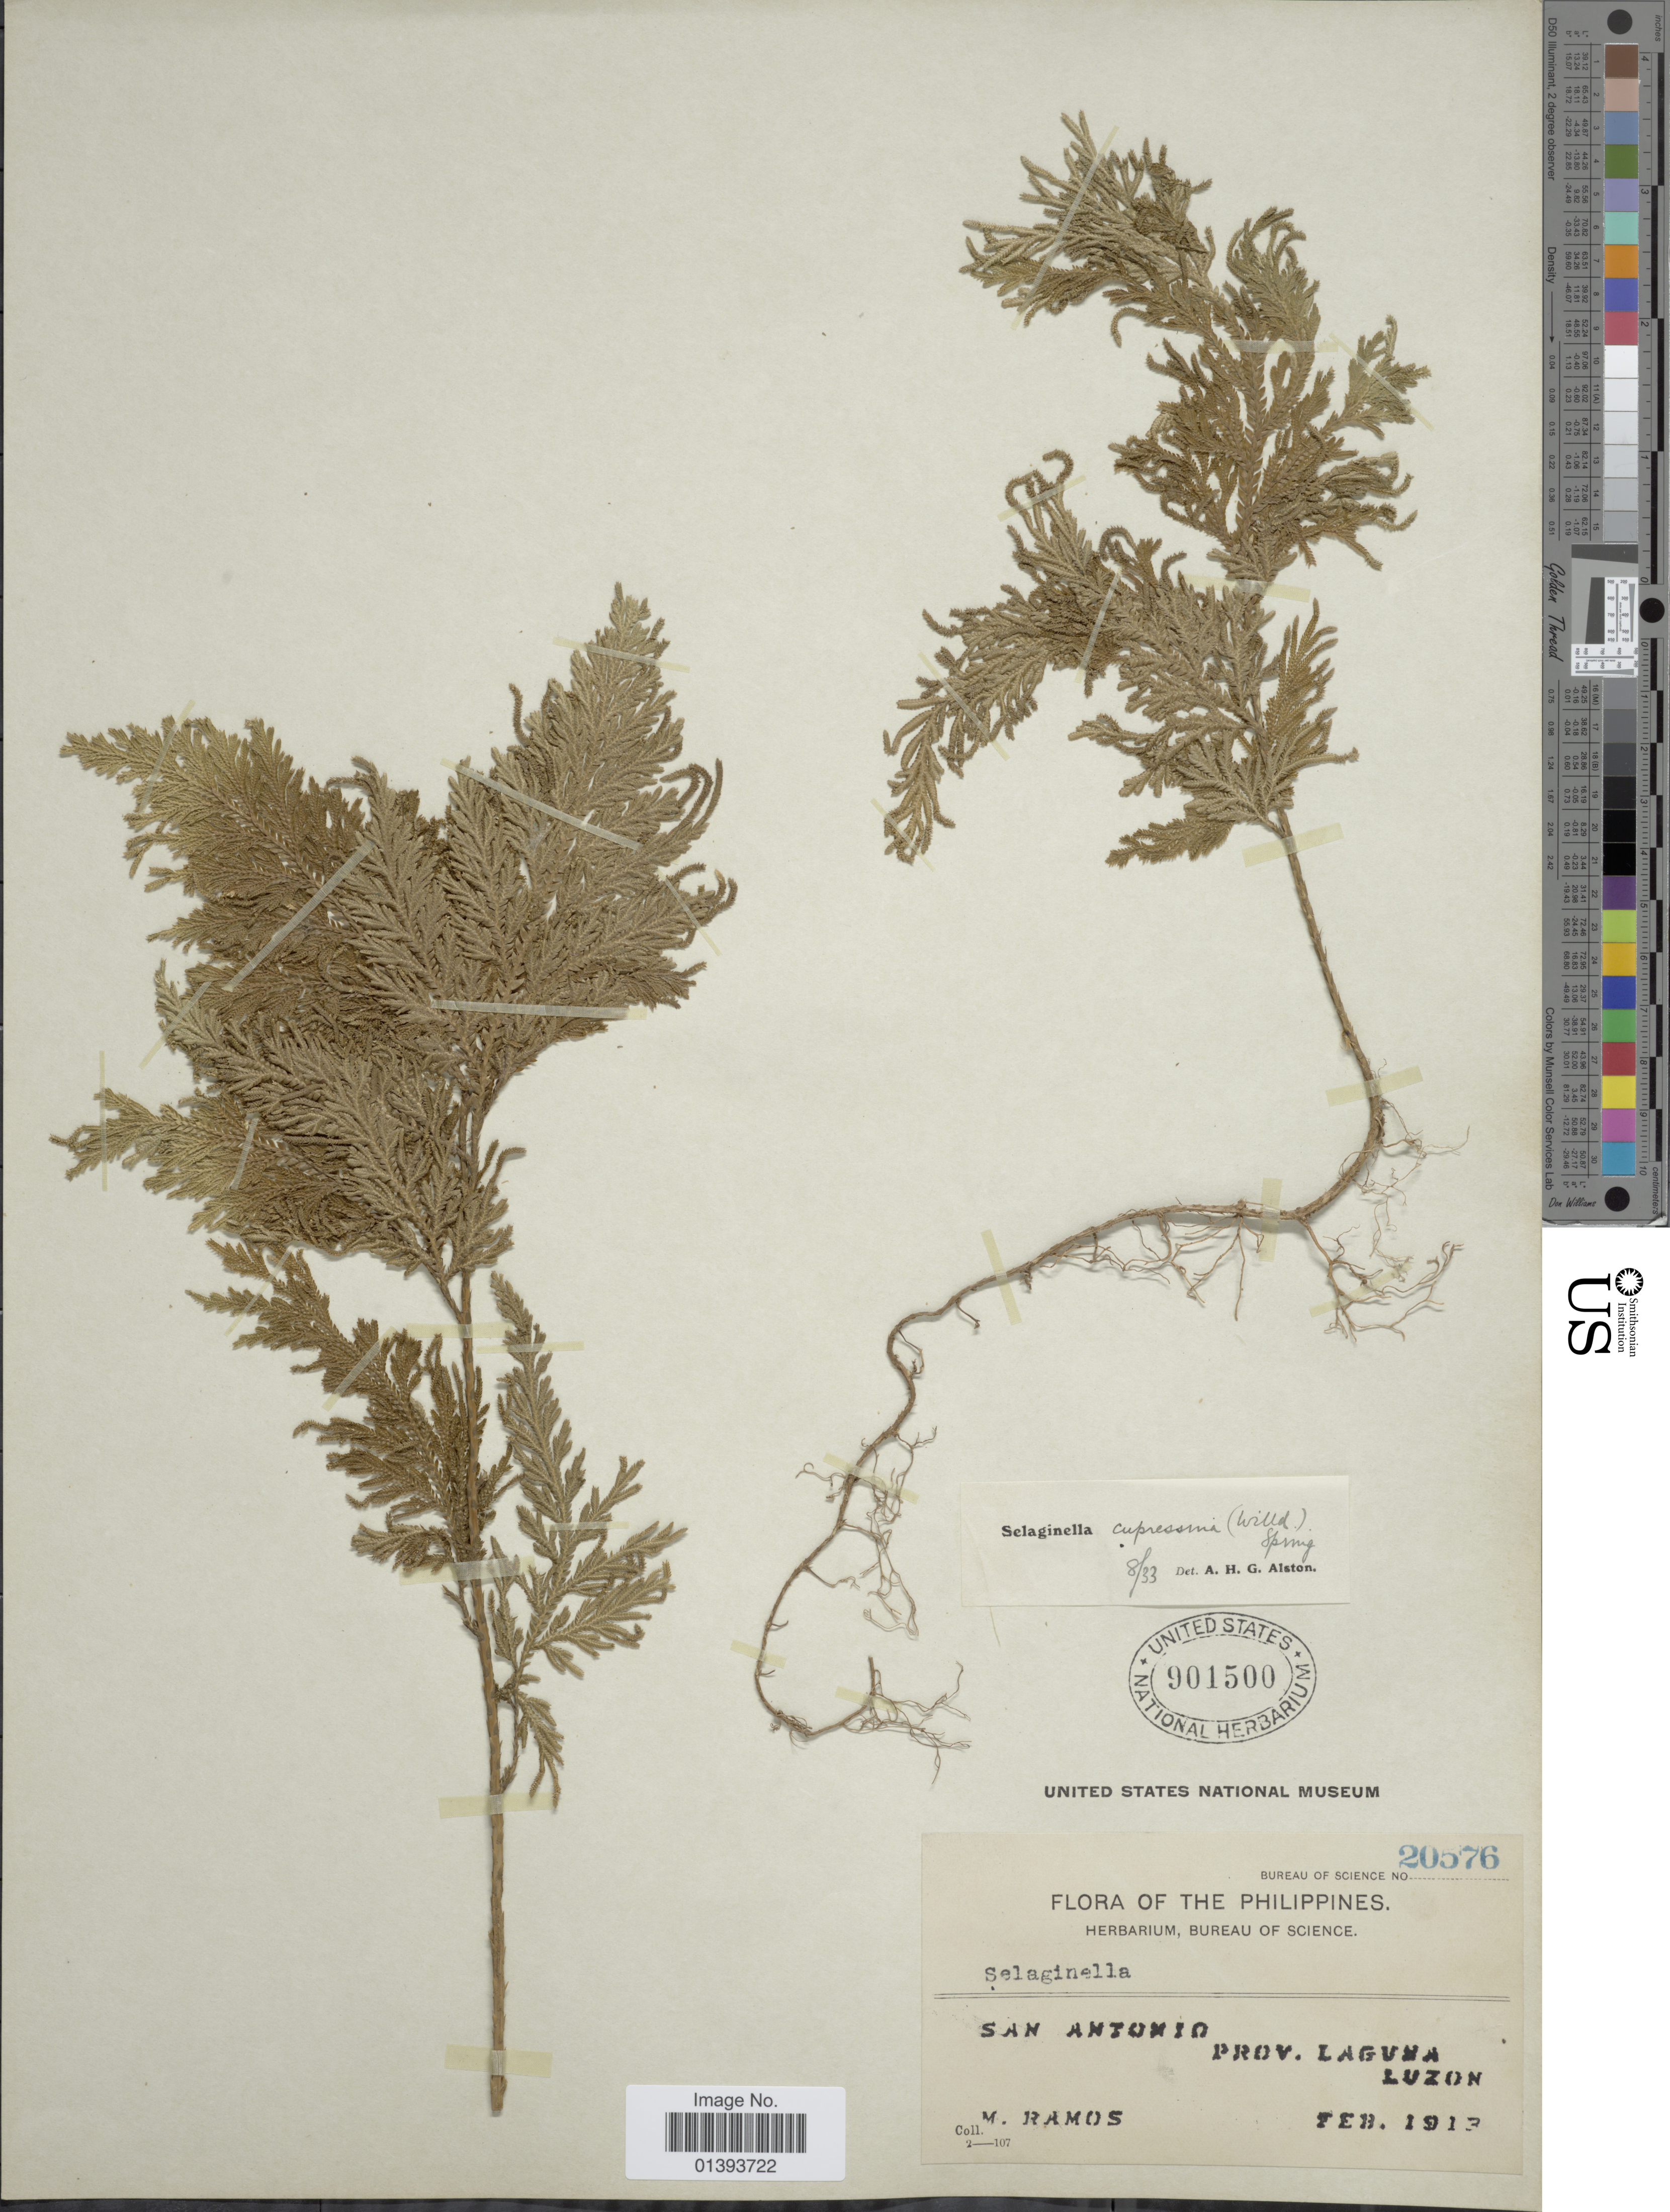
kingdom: Plantae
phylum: Tracheophyta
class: Lycopodiopsida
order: Selaginellales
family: Selaginellaceae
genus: Selaginella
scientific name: Selaginella cupressina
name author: (Willd.) Spring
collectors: M. Ramos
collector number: Bureau of Science 20576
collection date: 1913-02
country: Philippines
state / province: Central Luzon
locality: San Antonio, prov. Laguna Luzon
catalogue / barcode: US 901500